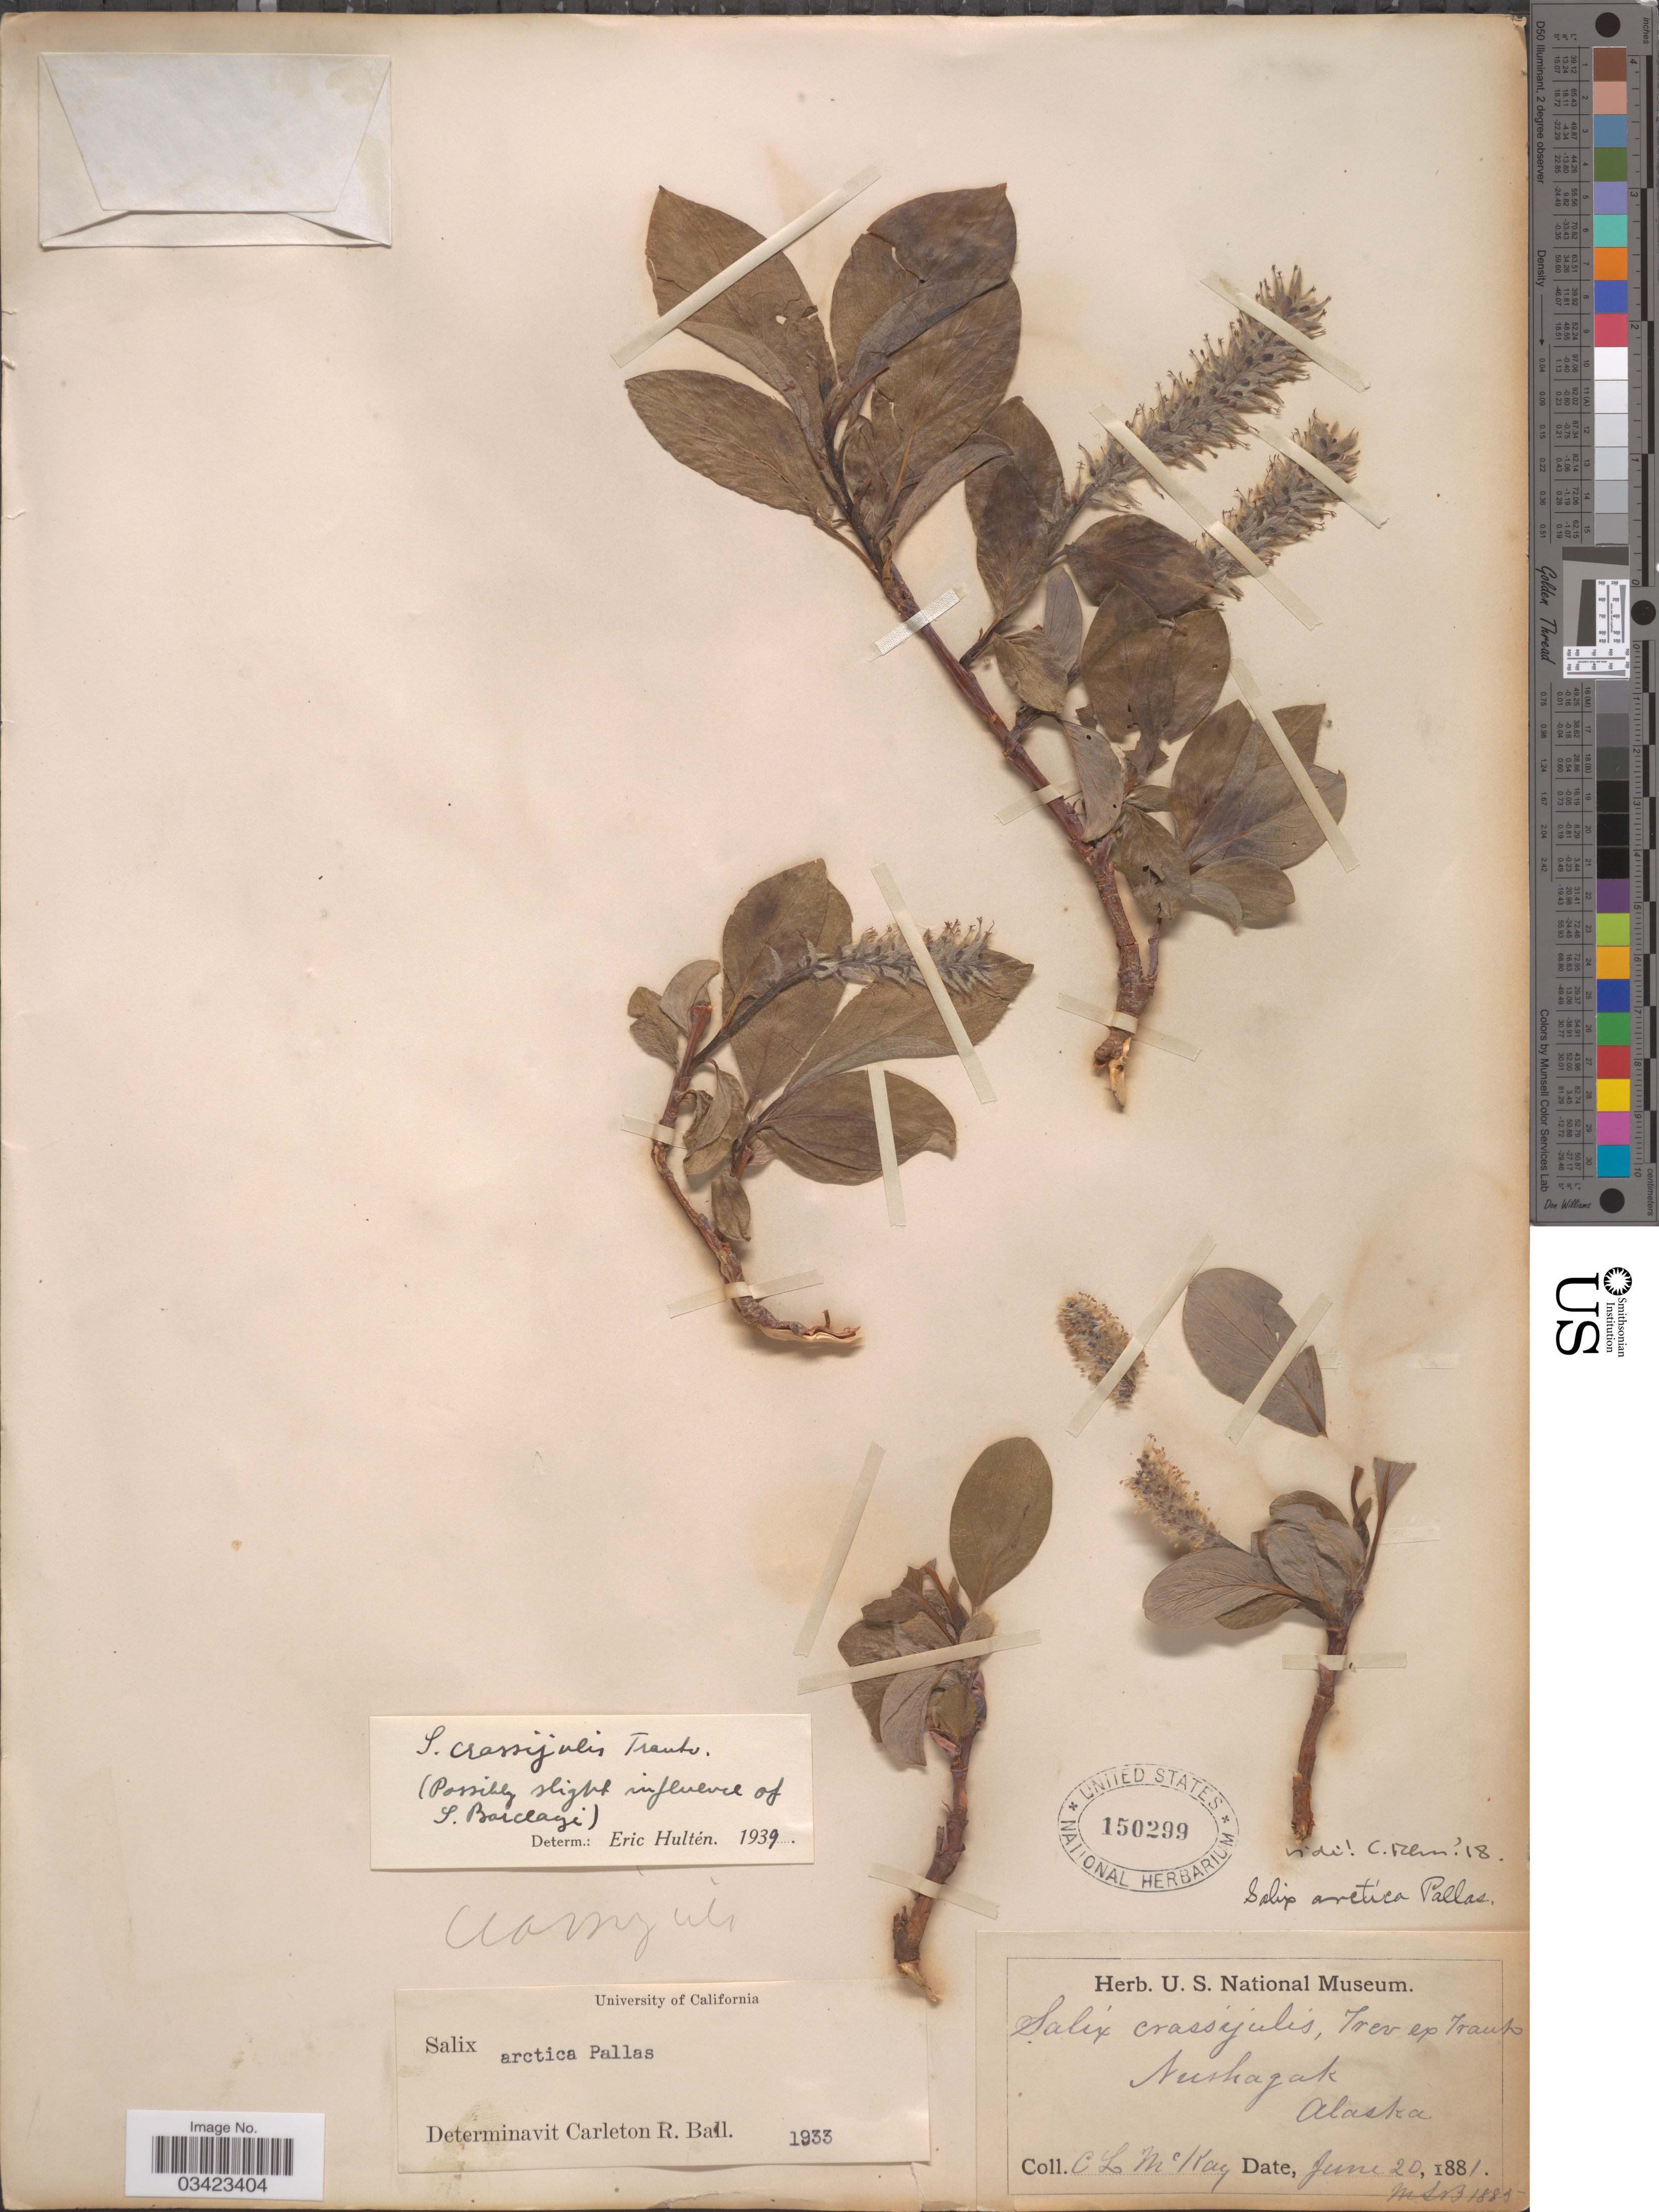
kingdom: Plantae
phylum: Tracheophyta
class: Magnoliopsida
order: Malpighiales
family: Salicaceae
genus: Salix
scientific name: Salix arctica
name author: Pall.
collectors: C. McKay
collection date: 1881-06-20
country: United States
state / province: Alaska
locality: Nushagak.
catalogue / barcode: US 150299